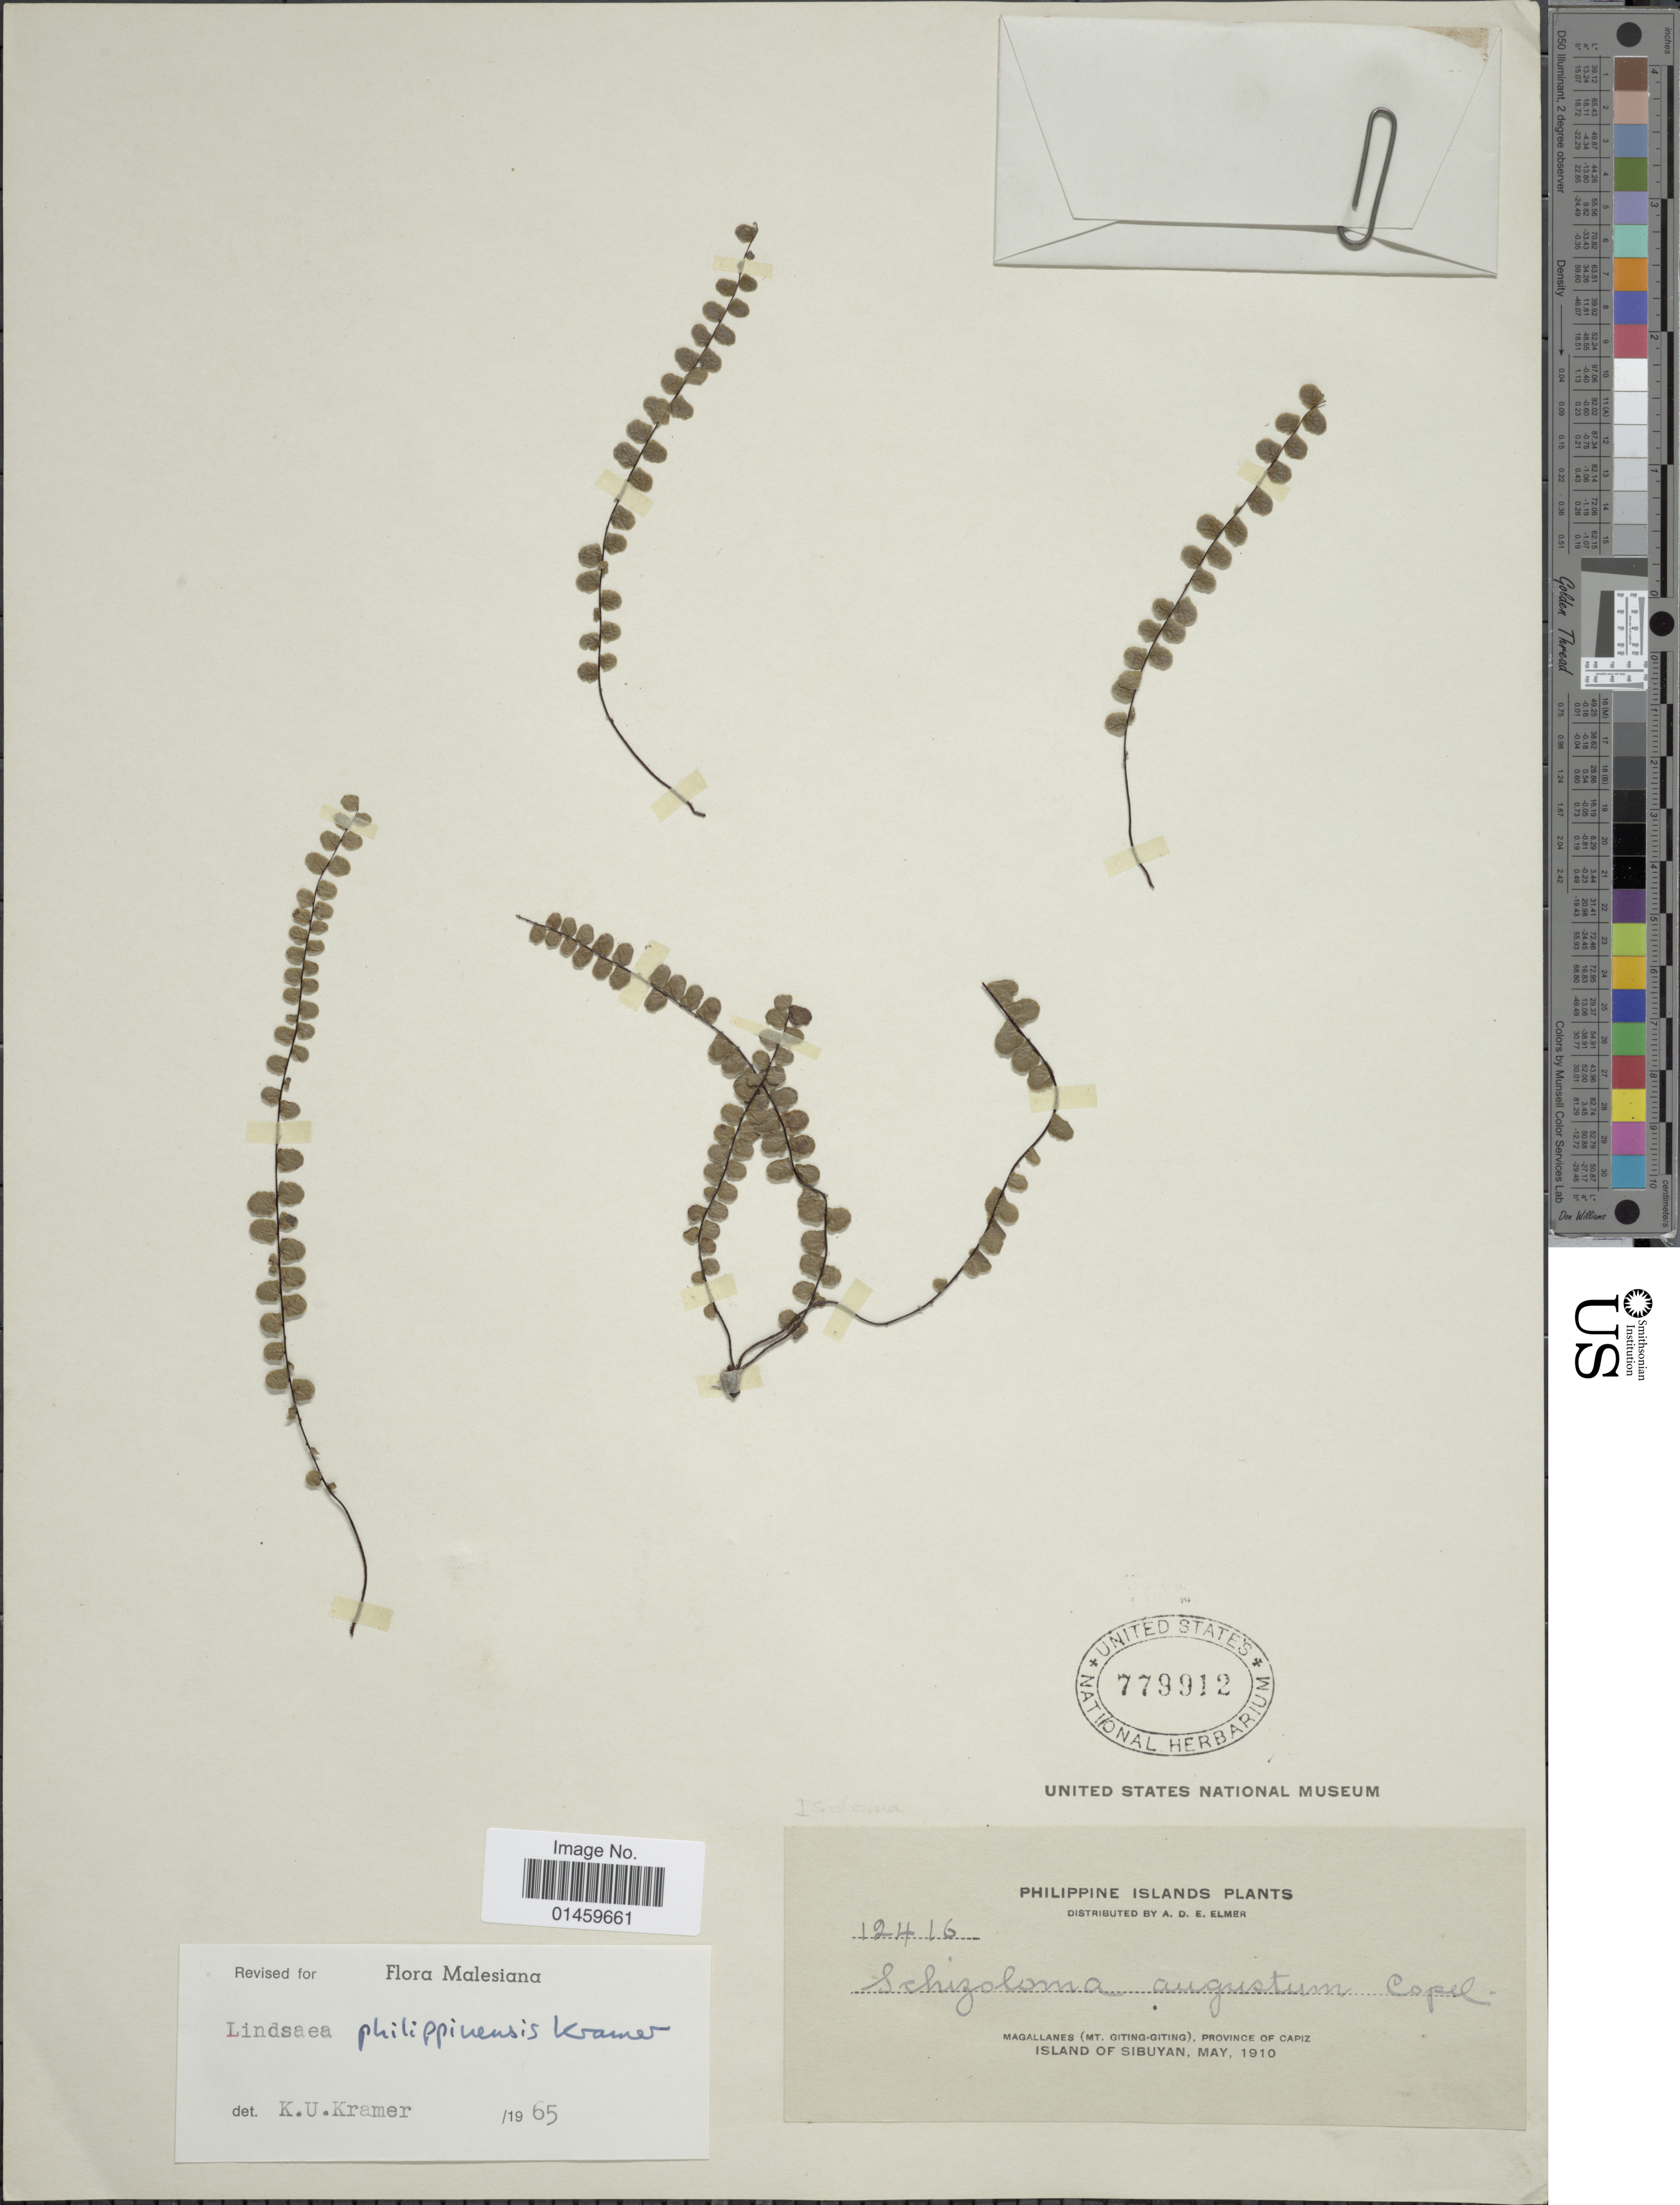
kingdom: Plantae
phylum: Tracheophyta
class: Polypodiopsida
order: Polypodiales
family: Lindsaeaceae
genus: Lindsaea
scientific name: Lindsaea philippinensis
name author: K.U. Kramer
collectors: A. D. E. Elmer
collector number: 12416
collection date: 1910-05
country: Philippines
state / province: Western Visayas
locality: Magallanes (Mt. Giting-Giting), Province of Capiz. Island of Sibuyan.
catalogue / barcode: US 779912